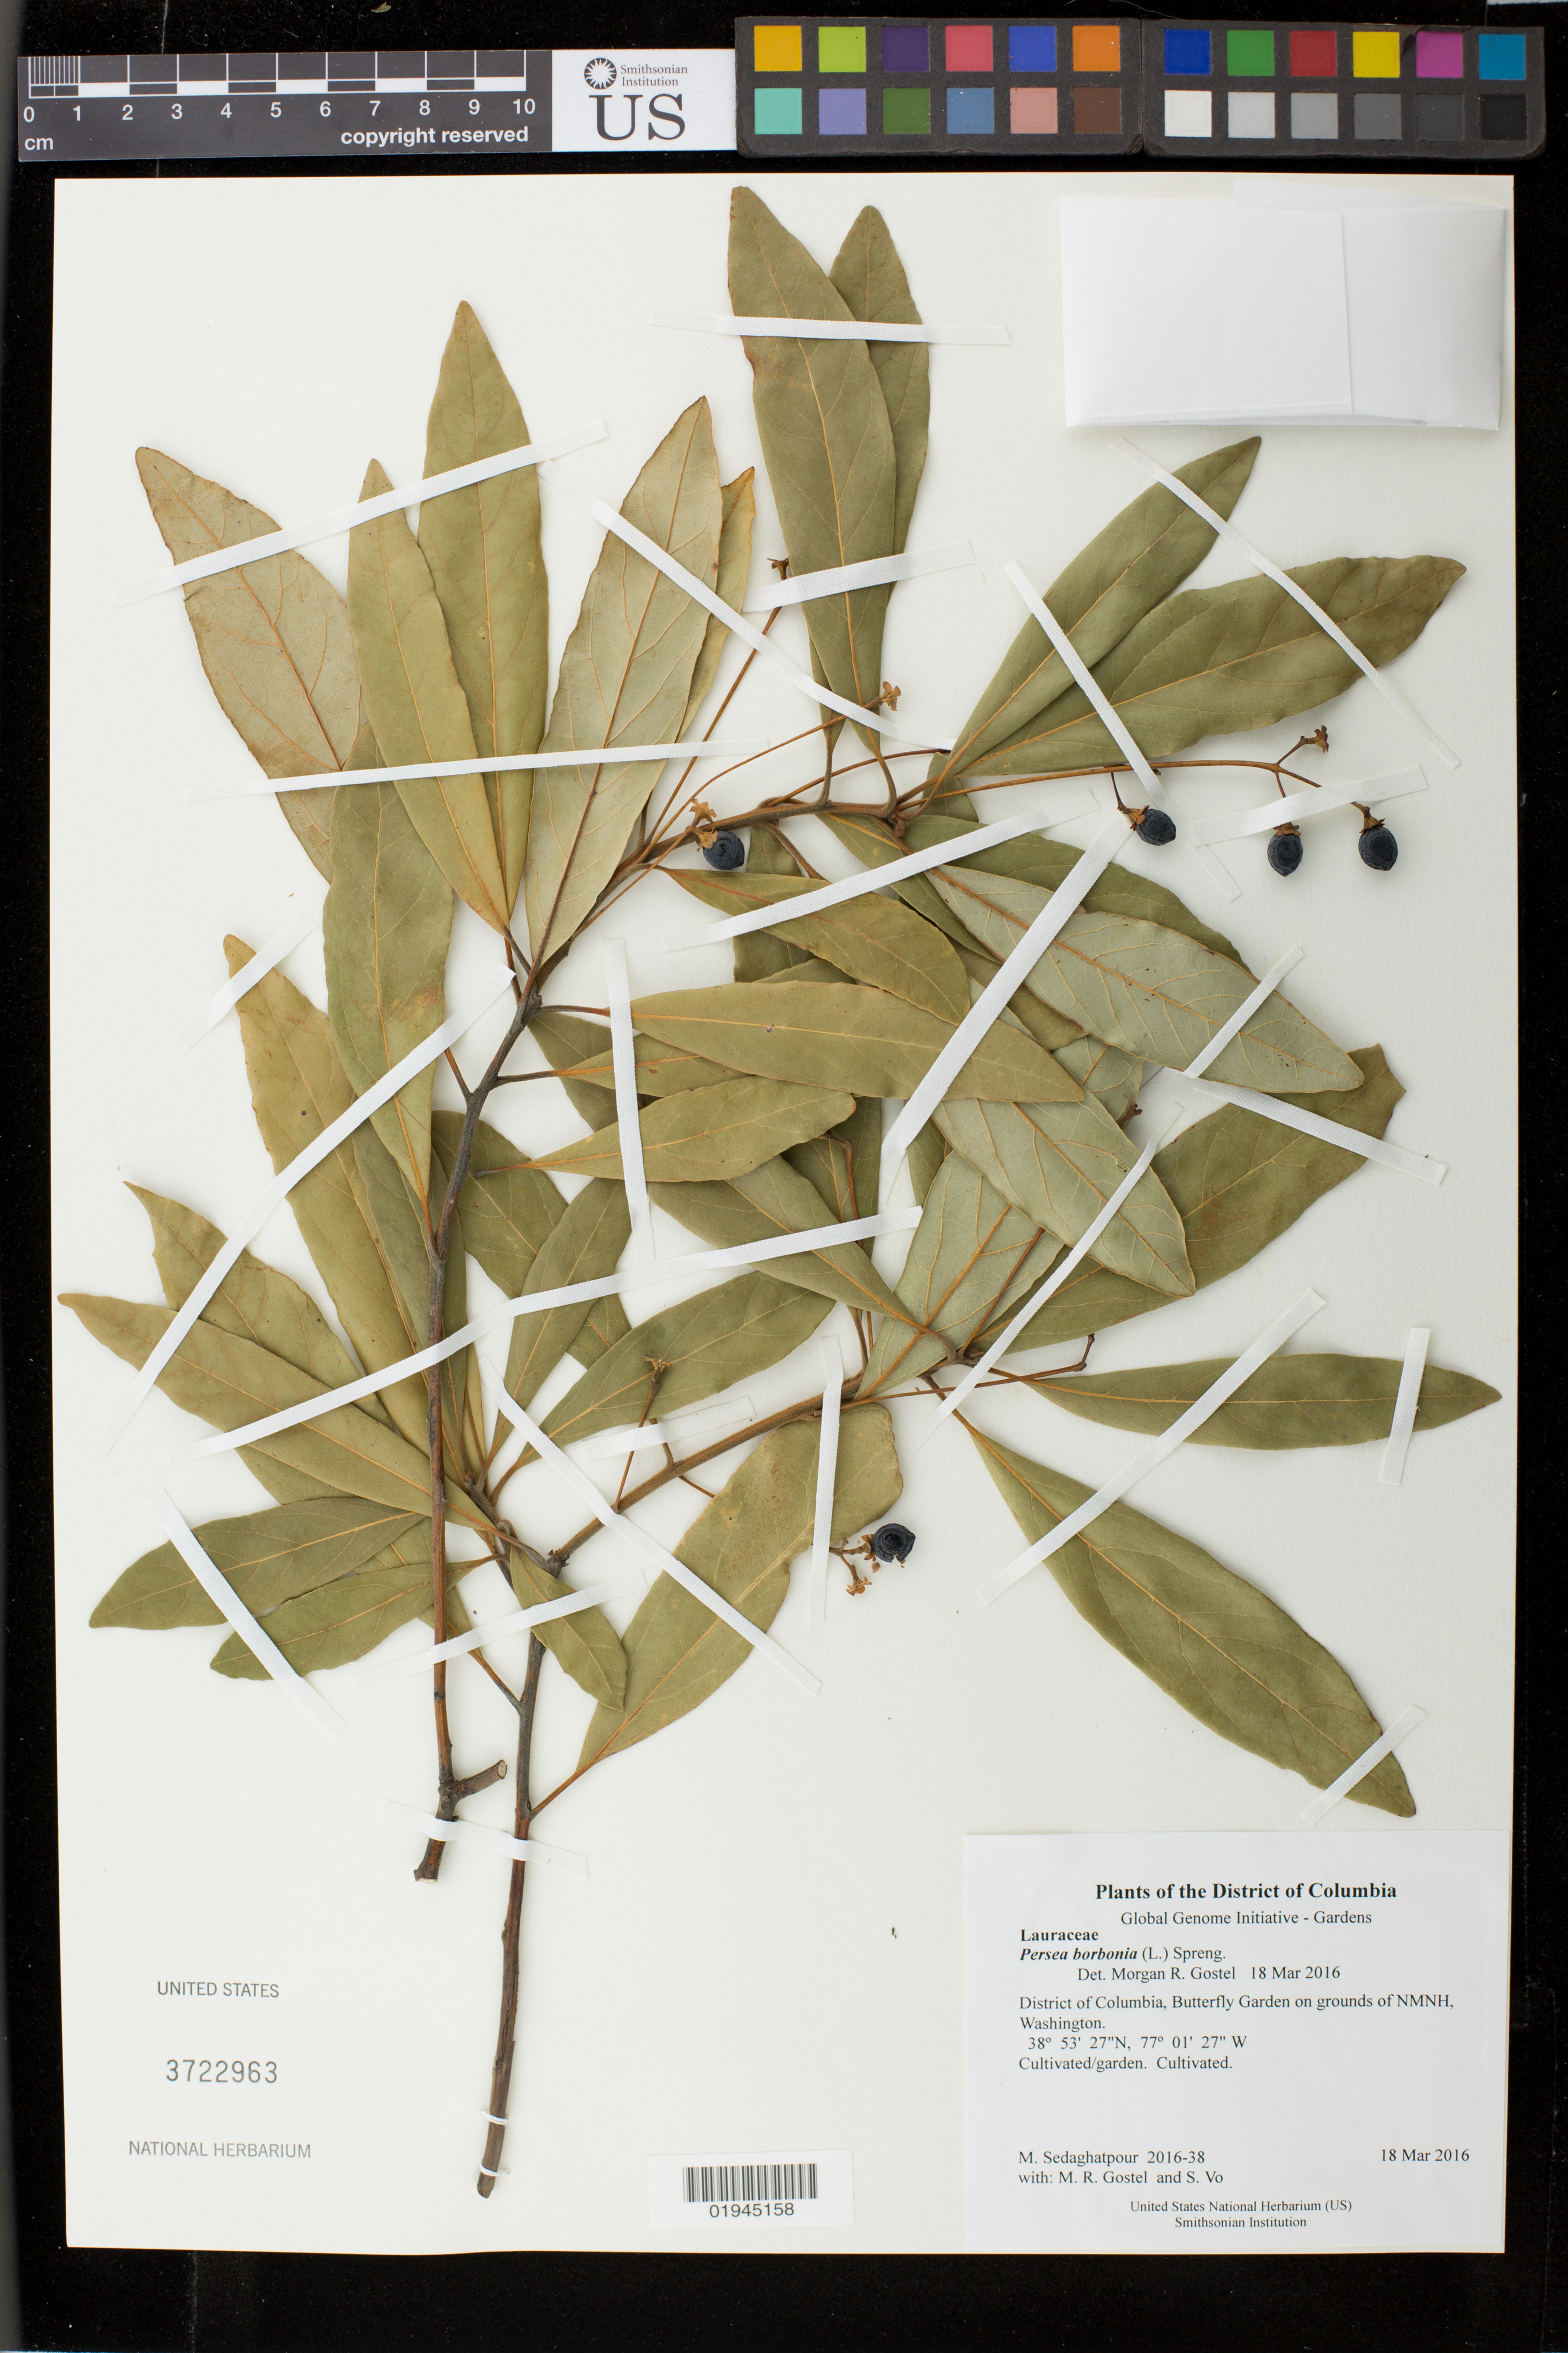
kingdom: Plantae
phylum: Tracheophyta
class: Magnoliopsida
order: Laurales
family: Lauraceae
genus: Persea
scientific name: Persea borbonia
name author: (L.) Spreng.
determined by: Gostel, Morgan R., (BRIT), Botanical Research Institute of Texas (UNITED STATES)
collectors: M. Sedaghatpour, M. R. Gostel & S. Vo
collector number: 2016-38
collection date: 2016-03-18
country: United States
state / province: District of Columbia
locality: Butterfly Garden on grounds of NMNH, Washington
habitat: Cultivated/garden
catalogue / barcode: US 3722963